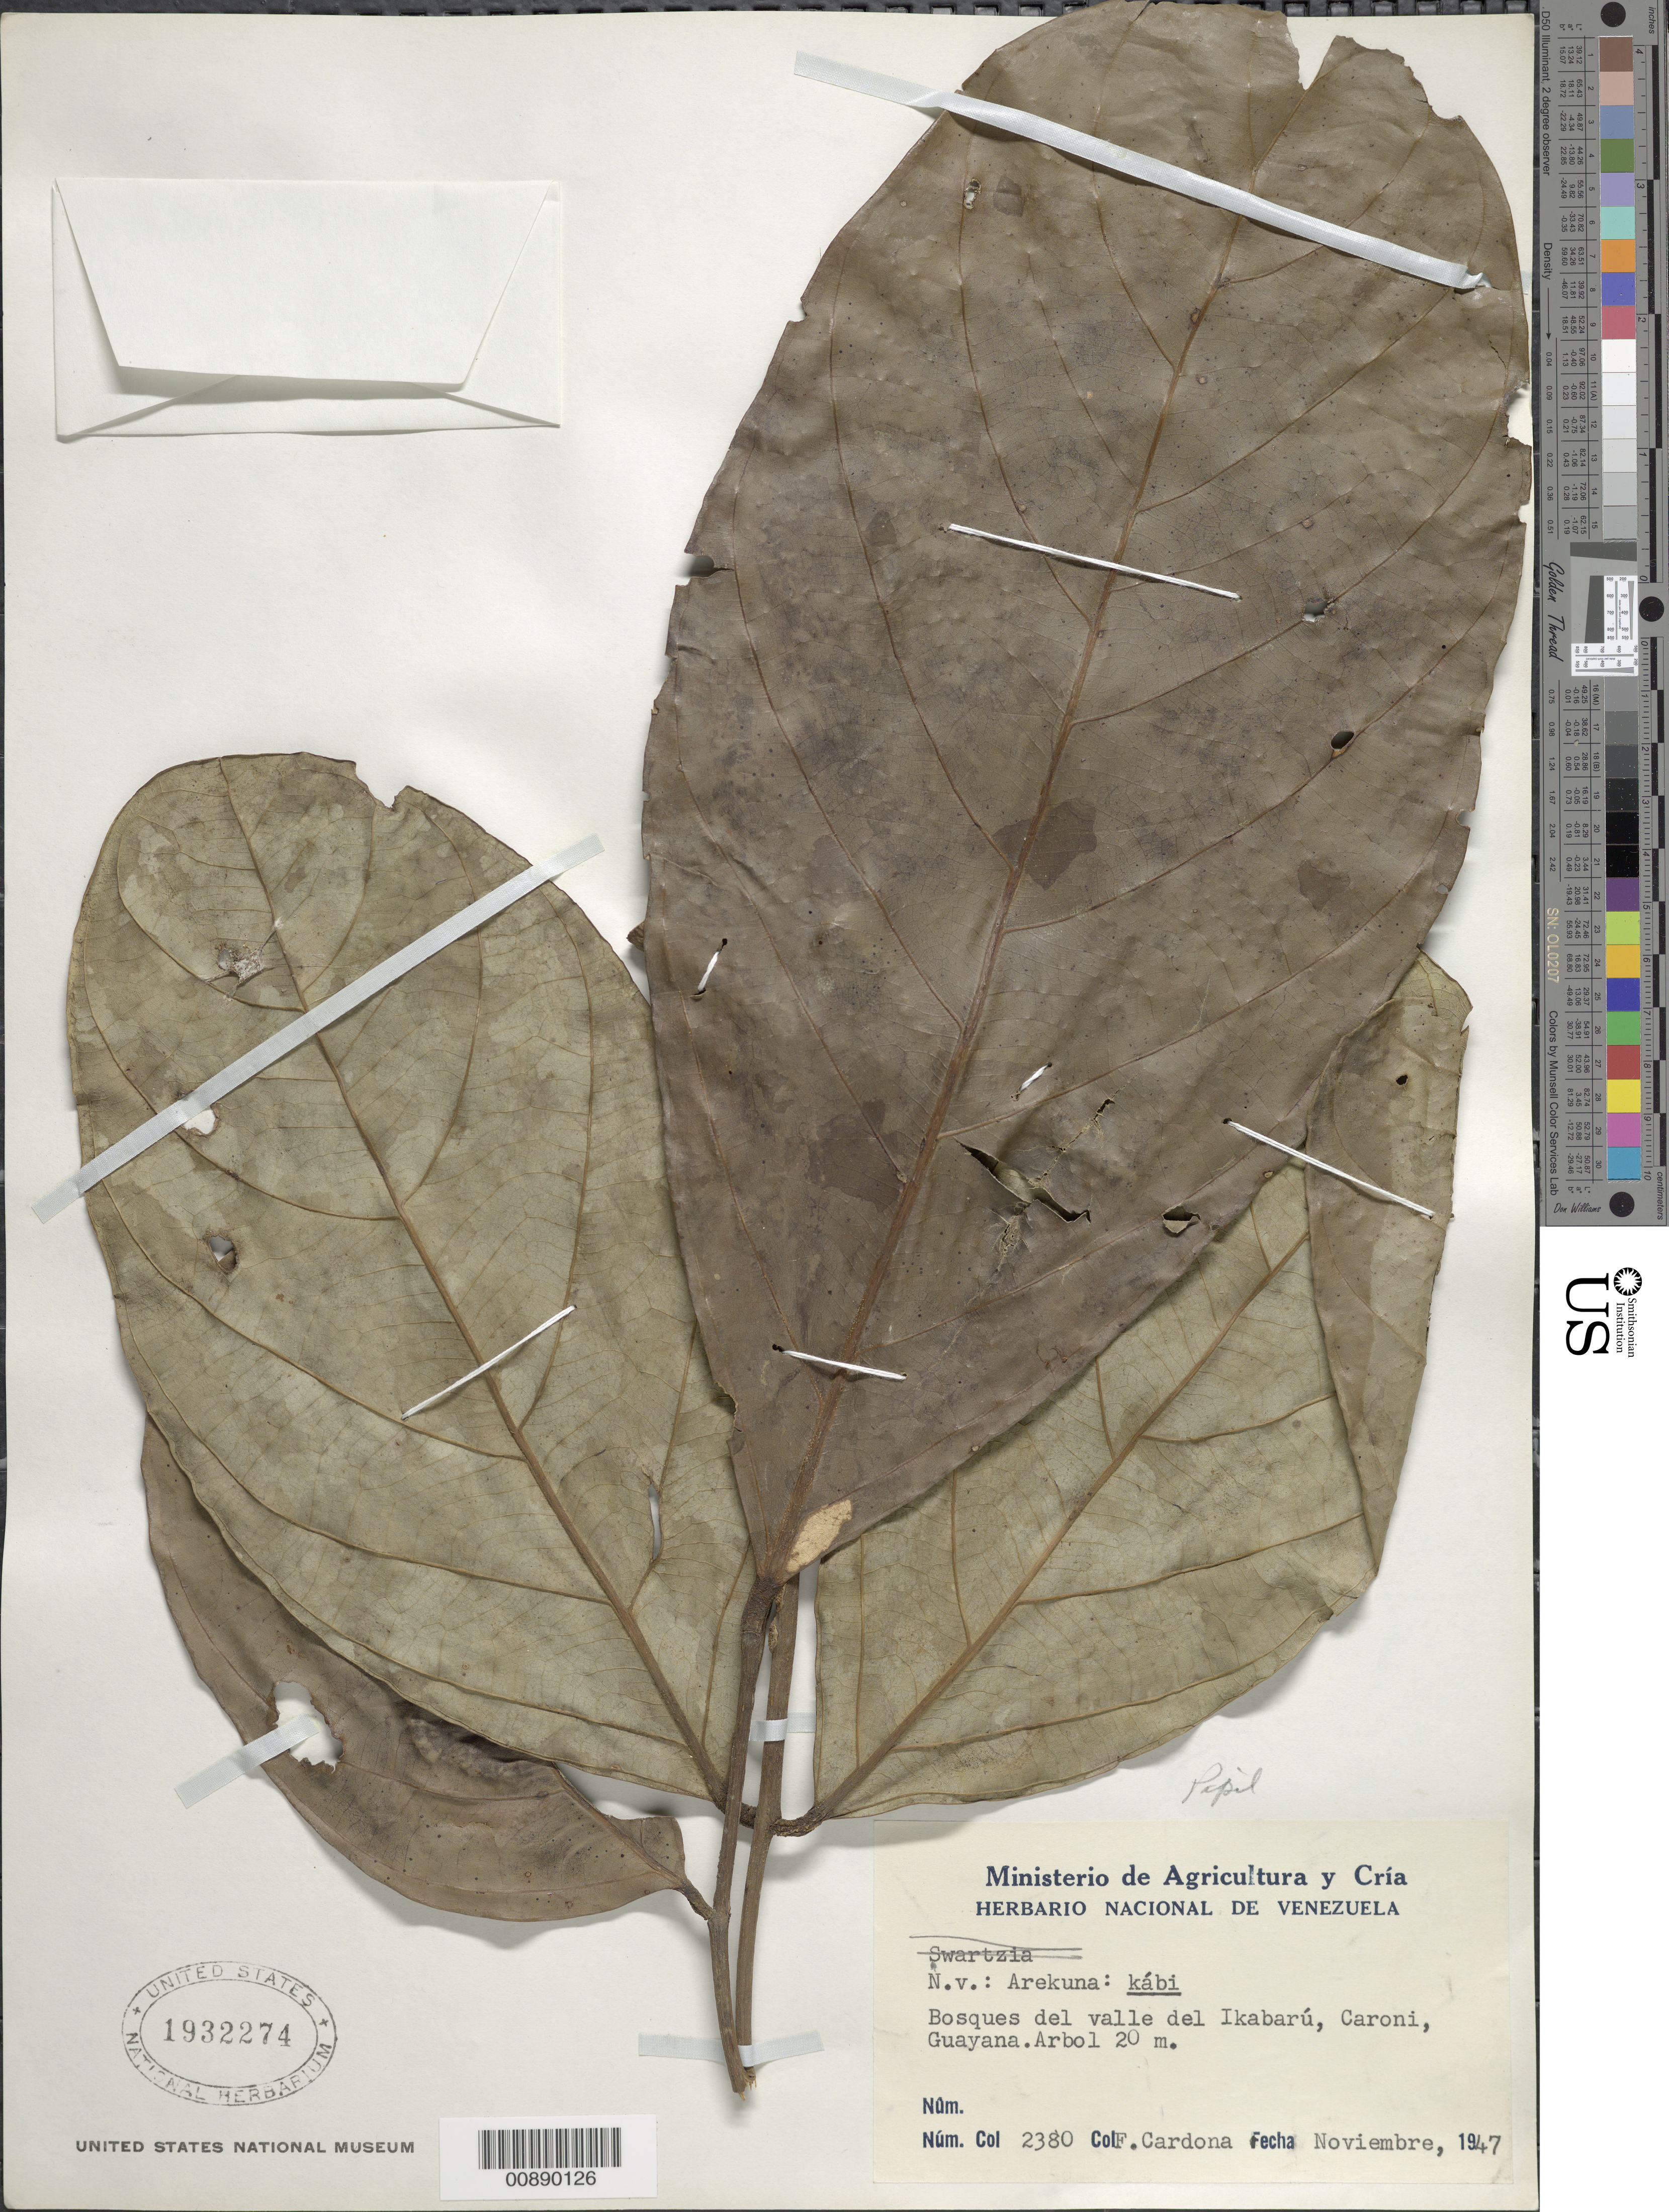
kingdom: Plantae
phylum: Tracheophyta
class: Magnoliopsida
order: Fabales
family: Fabaceae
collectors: F. Cardona Puig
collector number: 2380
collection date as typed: Nov-47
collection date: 1947-11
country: Venezuela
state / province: Bolívar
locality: Río Ikabarú Valle, Caroní, Guayana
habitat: Bosques del valle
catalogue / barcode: US 1932274